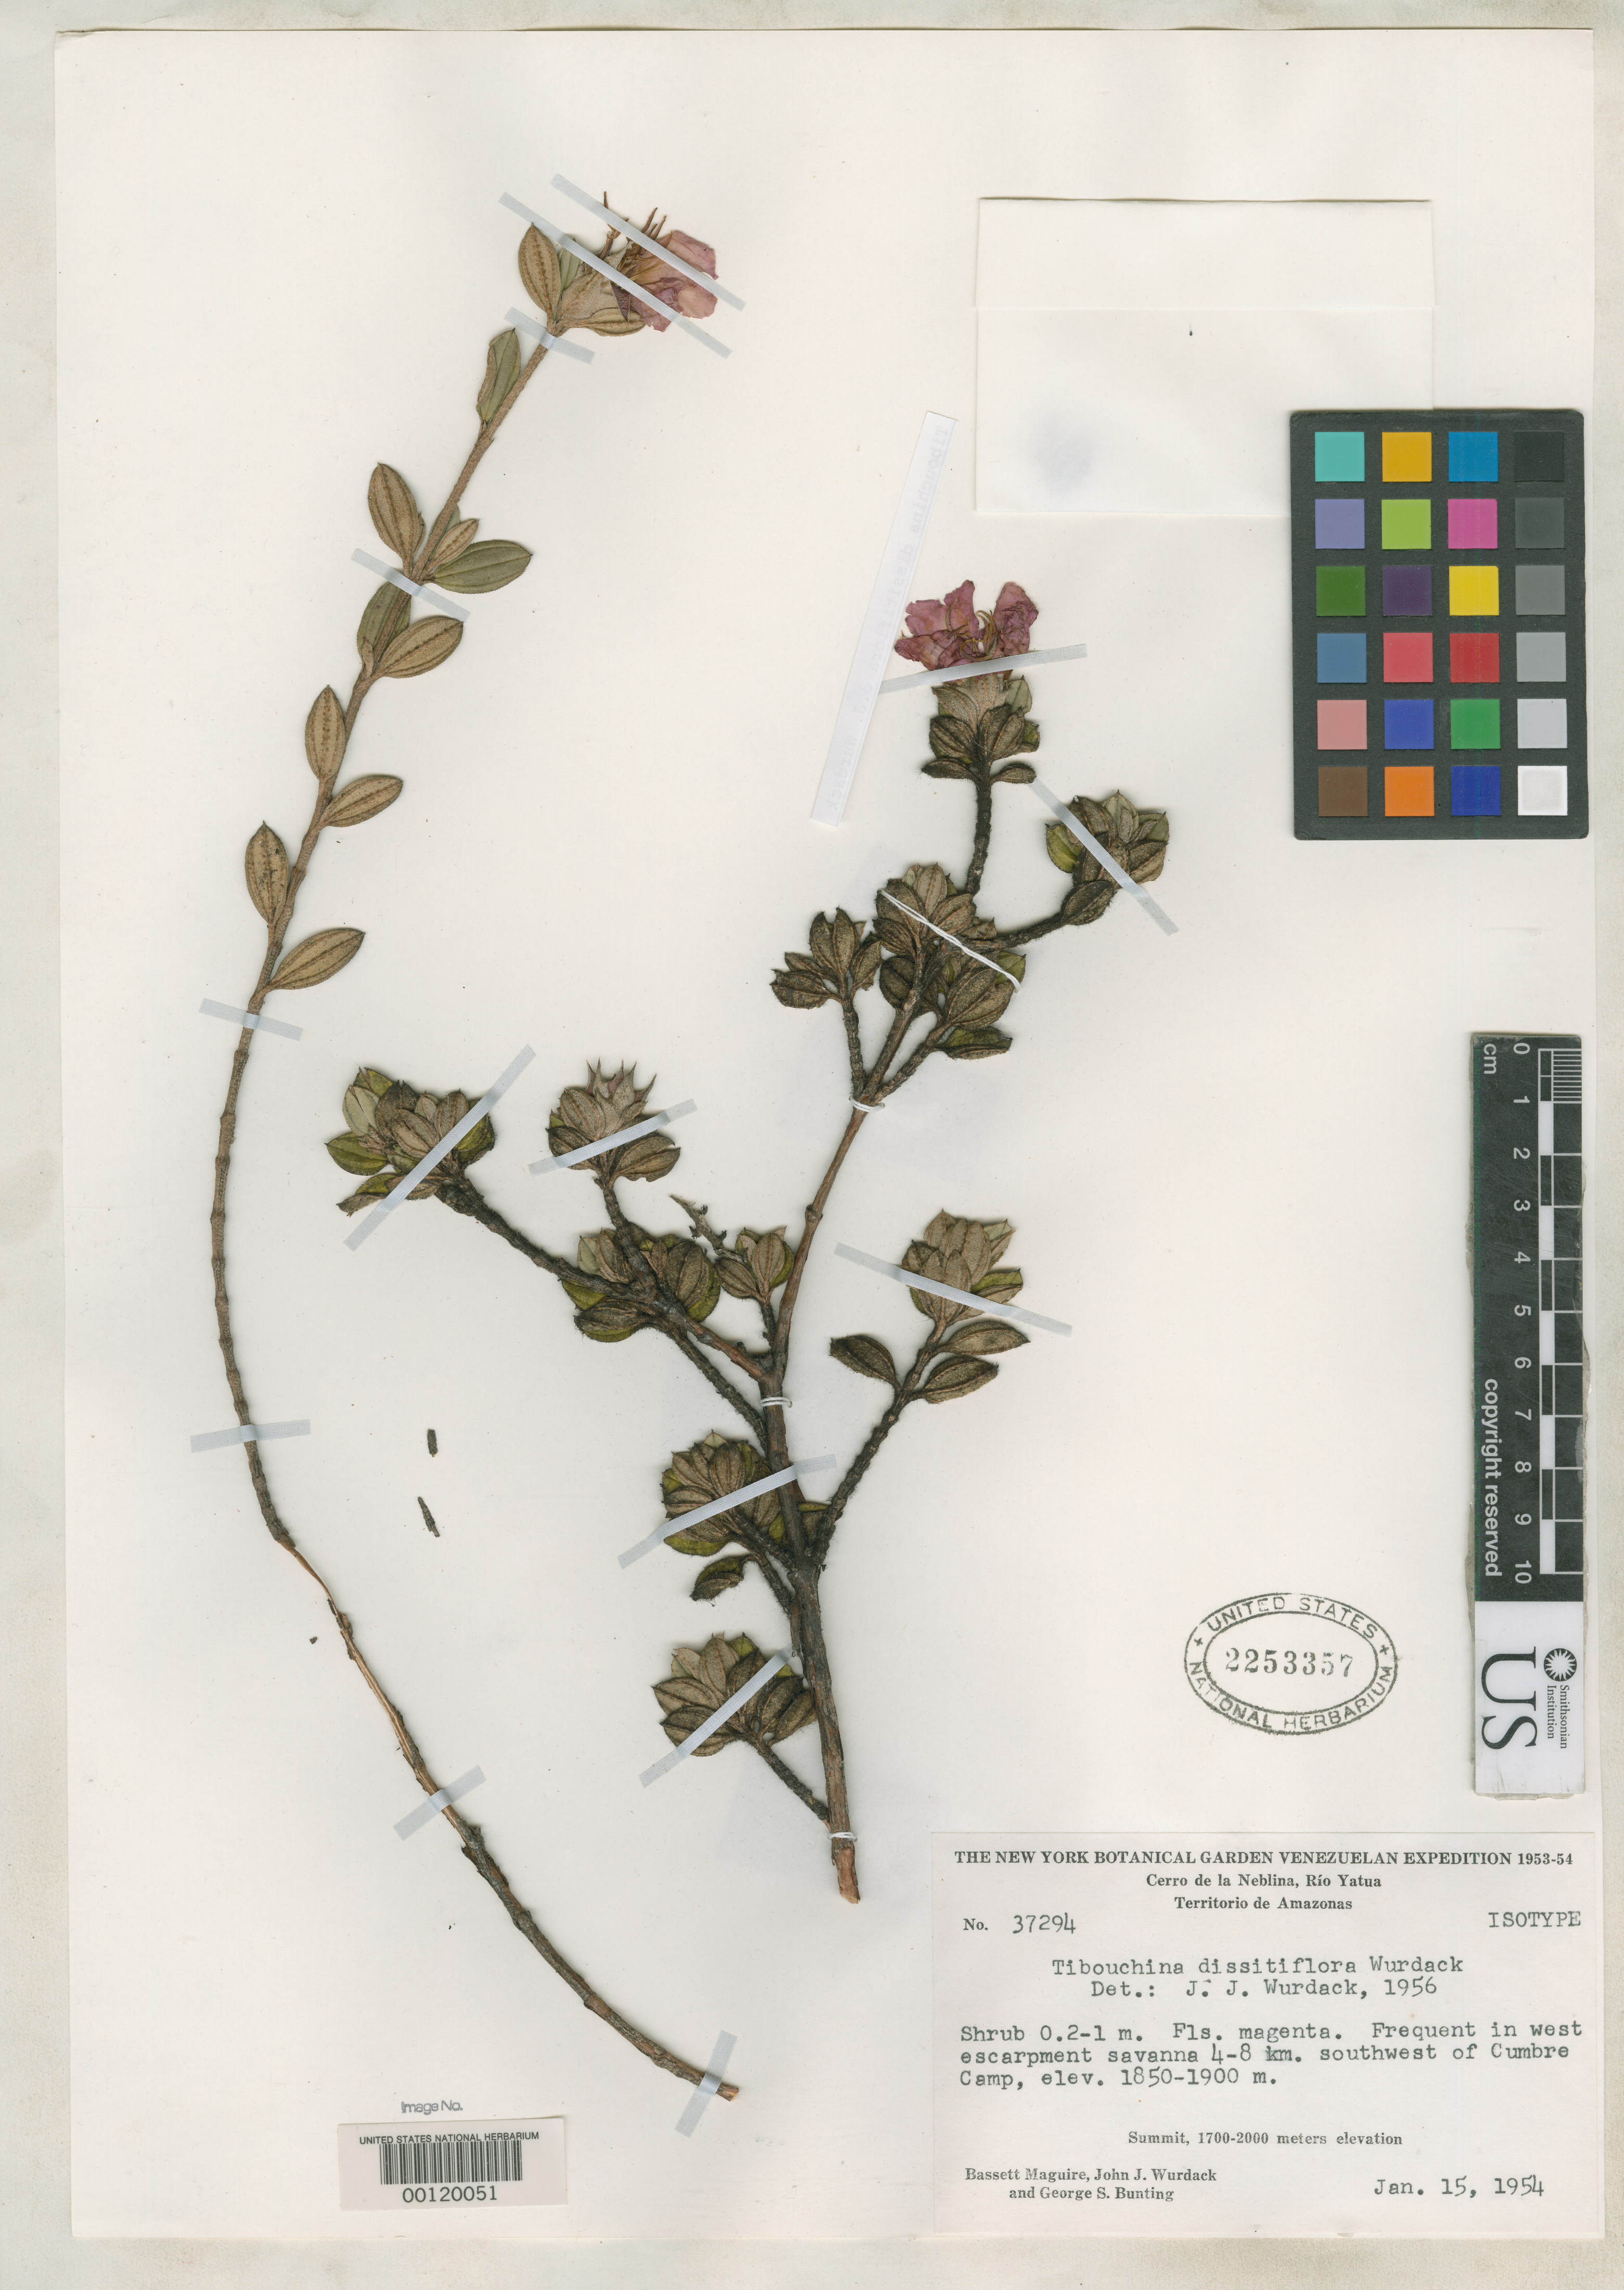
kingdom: Plantae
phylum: Tracheophyta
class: Magnoliopsida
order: Myrtales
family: Melastomataceae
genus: Tibouchina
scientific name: Tibouchina dissitiflora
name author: Wurdack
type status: Isotype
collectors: B. Maguire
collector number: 37294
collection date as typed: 15 Jan 1954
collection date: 1954-01-15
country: Venezuela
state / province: Amazonas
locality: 4-8 km. SW of Cumbre Camp.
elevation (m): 1850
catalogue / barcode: US 2253357